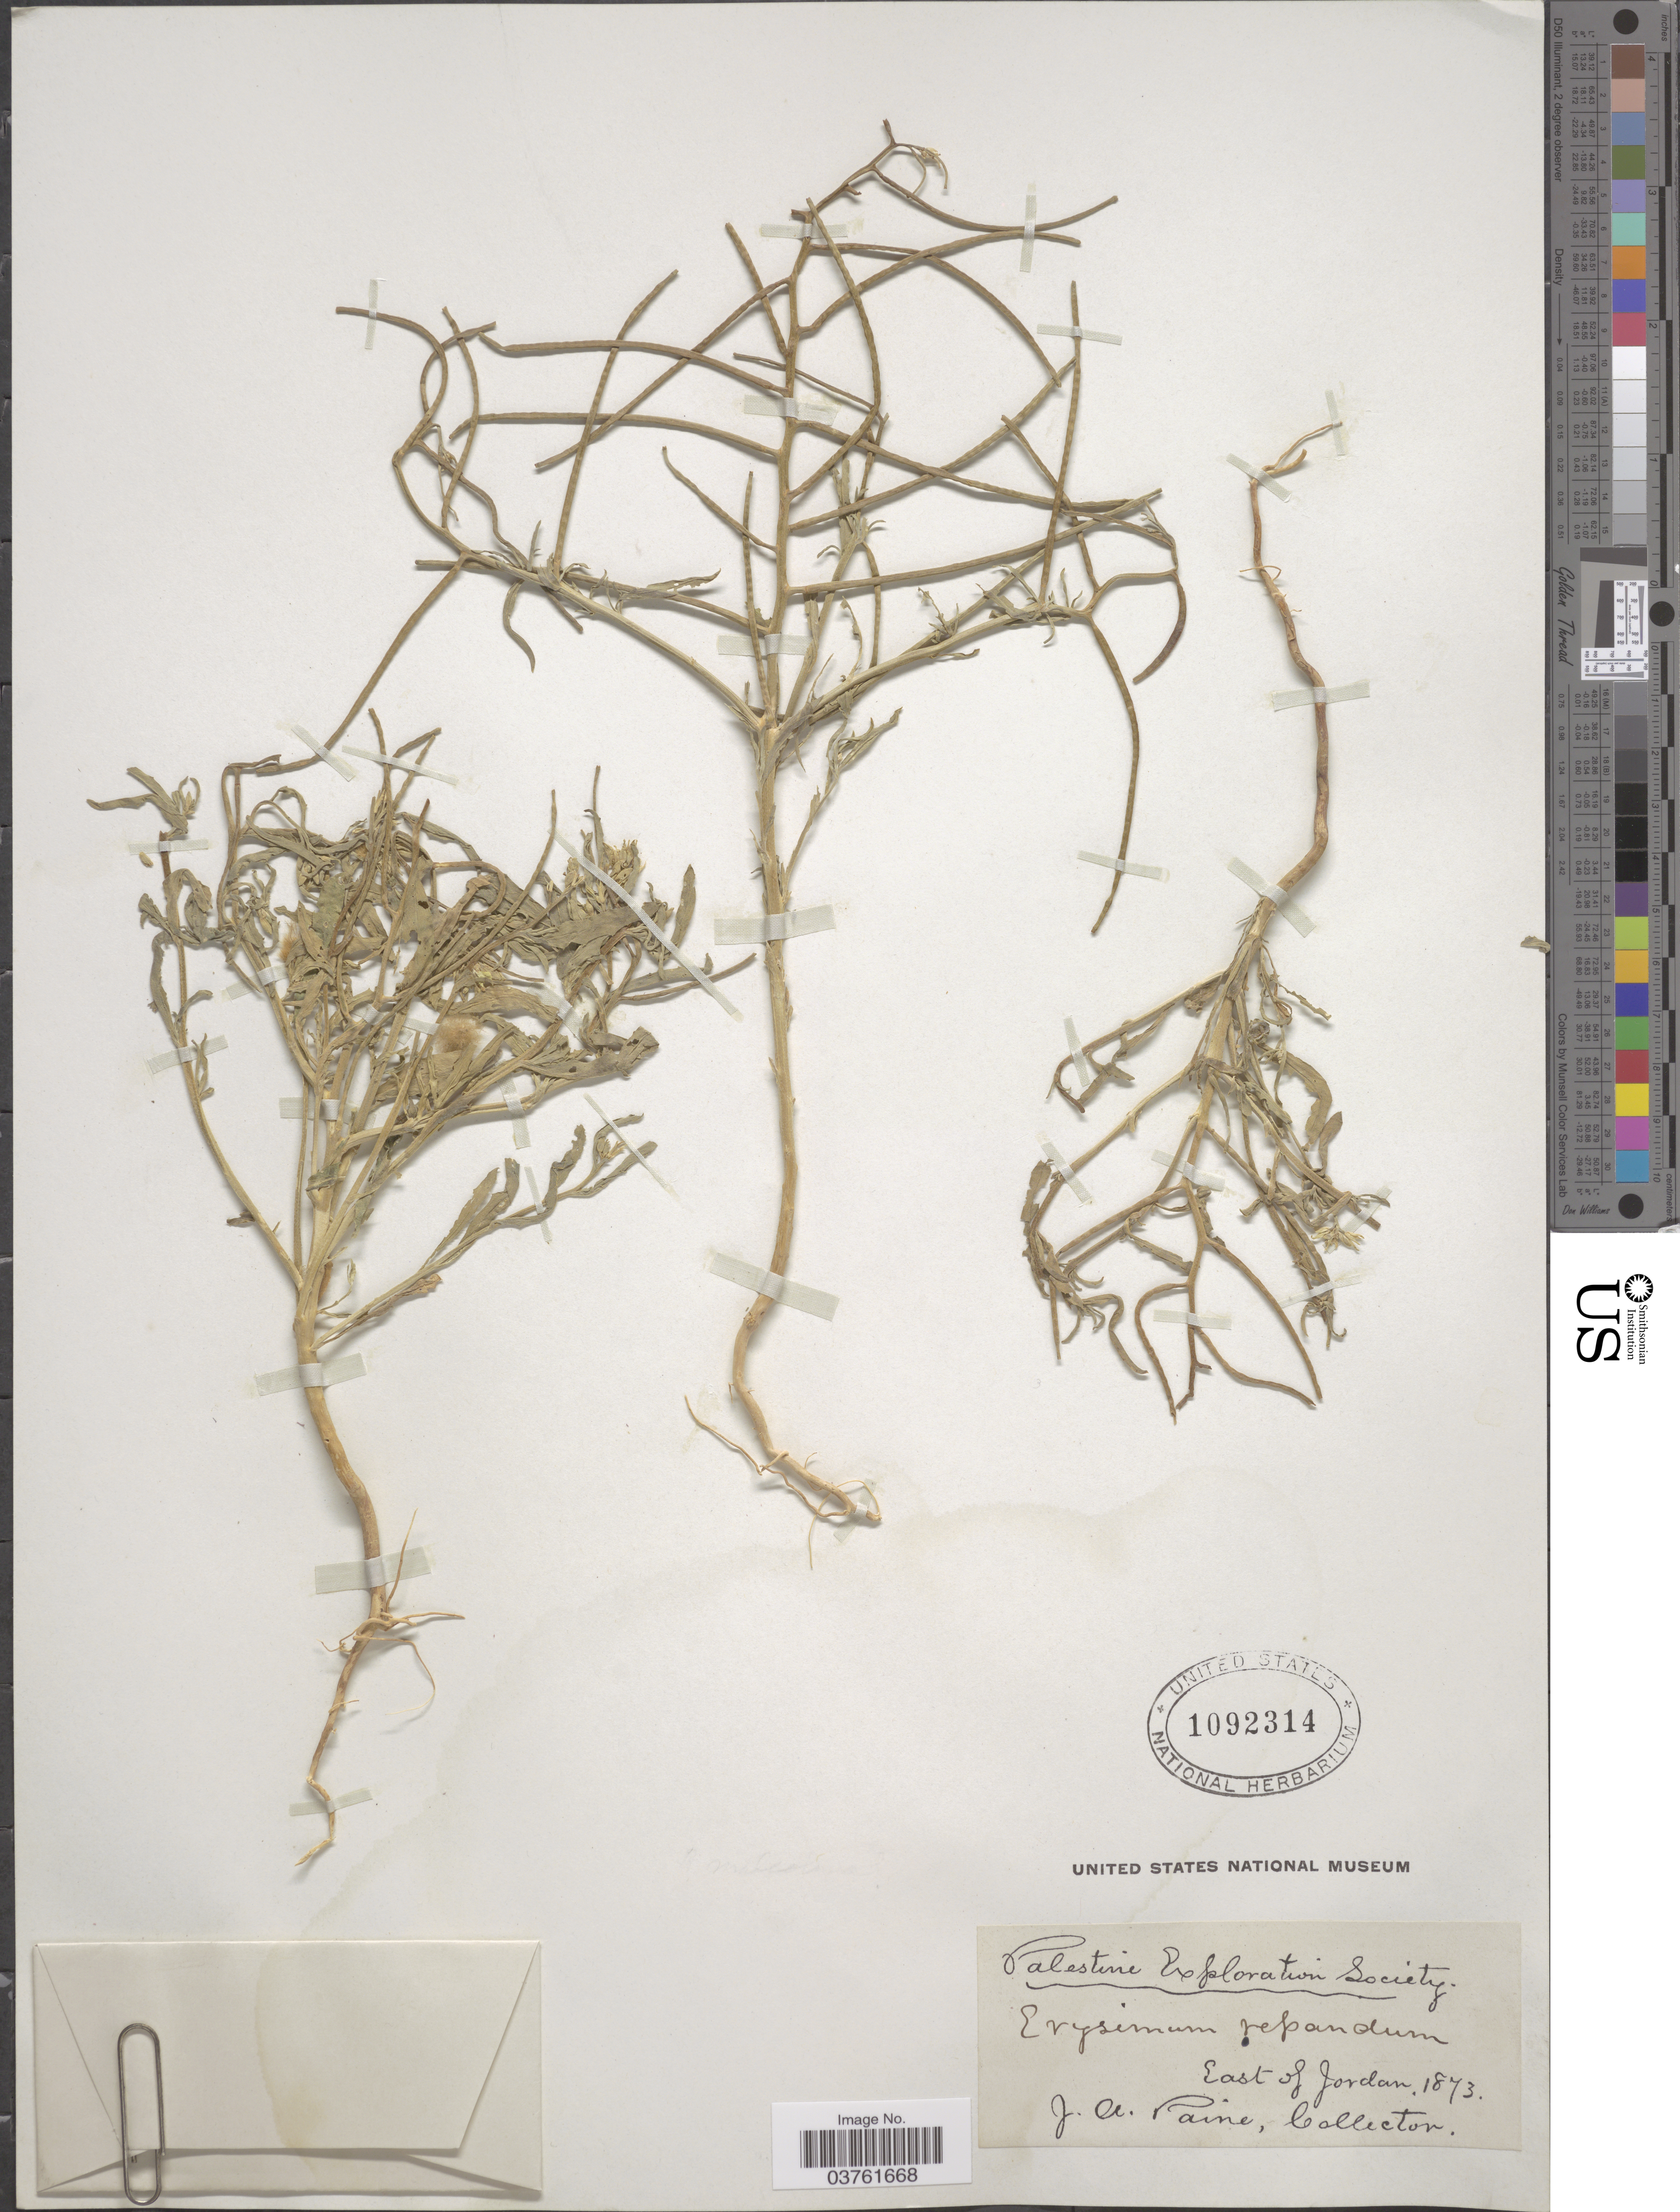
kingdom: Plantae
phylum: Tracheophyta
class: Magnoliopsida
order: Brassicales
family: Brassicaceae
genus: Erysimum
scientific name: Erysimum repandum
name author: L.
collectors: J. A. Paine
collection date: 1873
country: Jordan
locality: East of Jordan.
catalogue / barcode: US 1092314